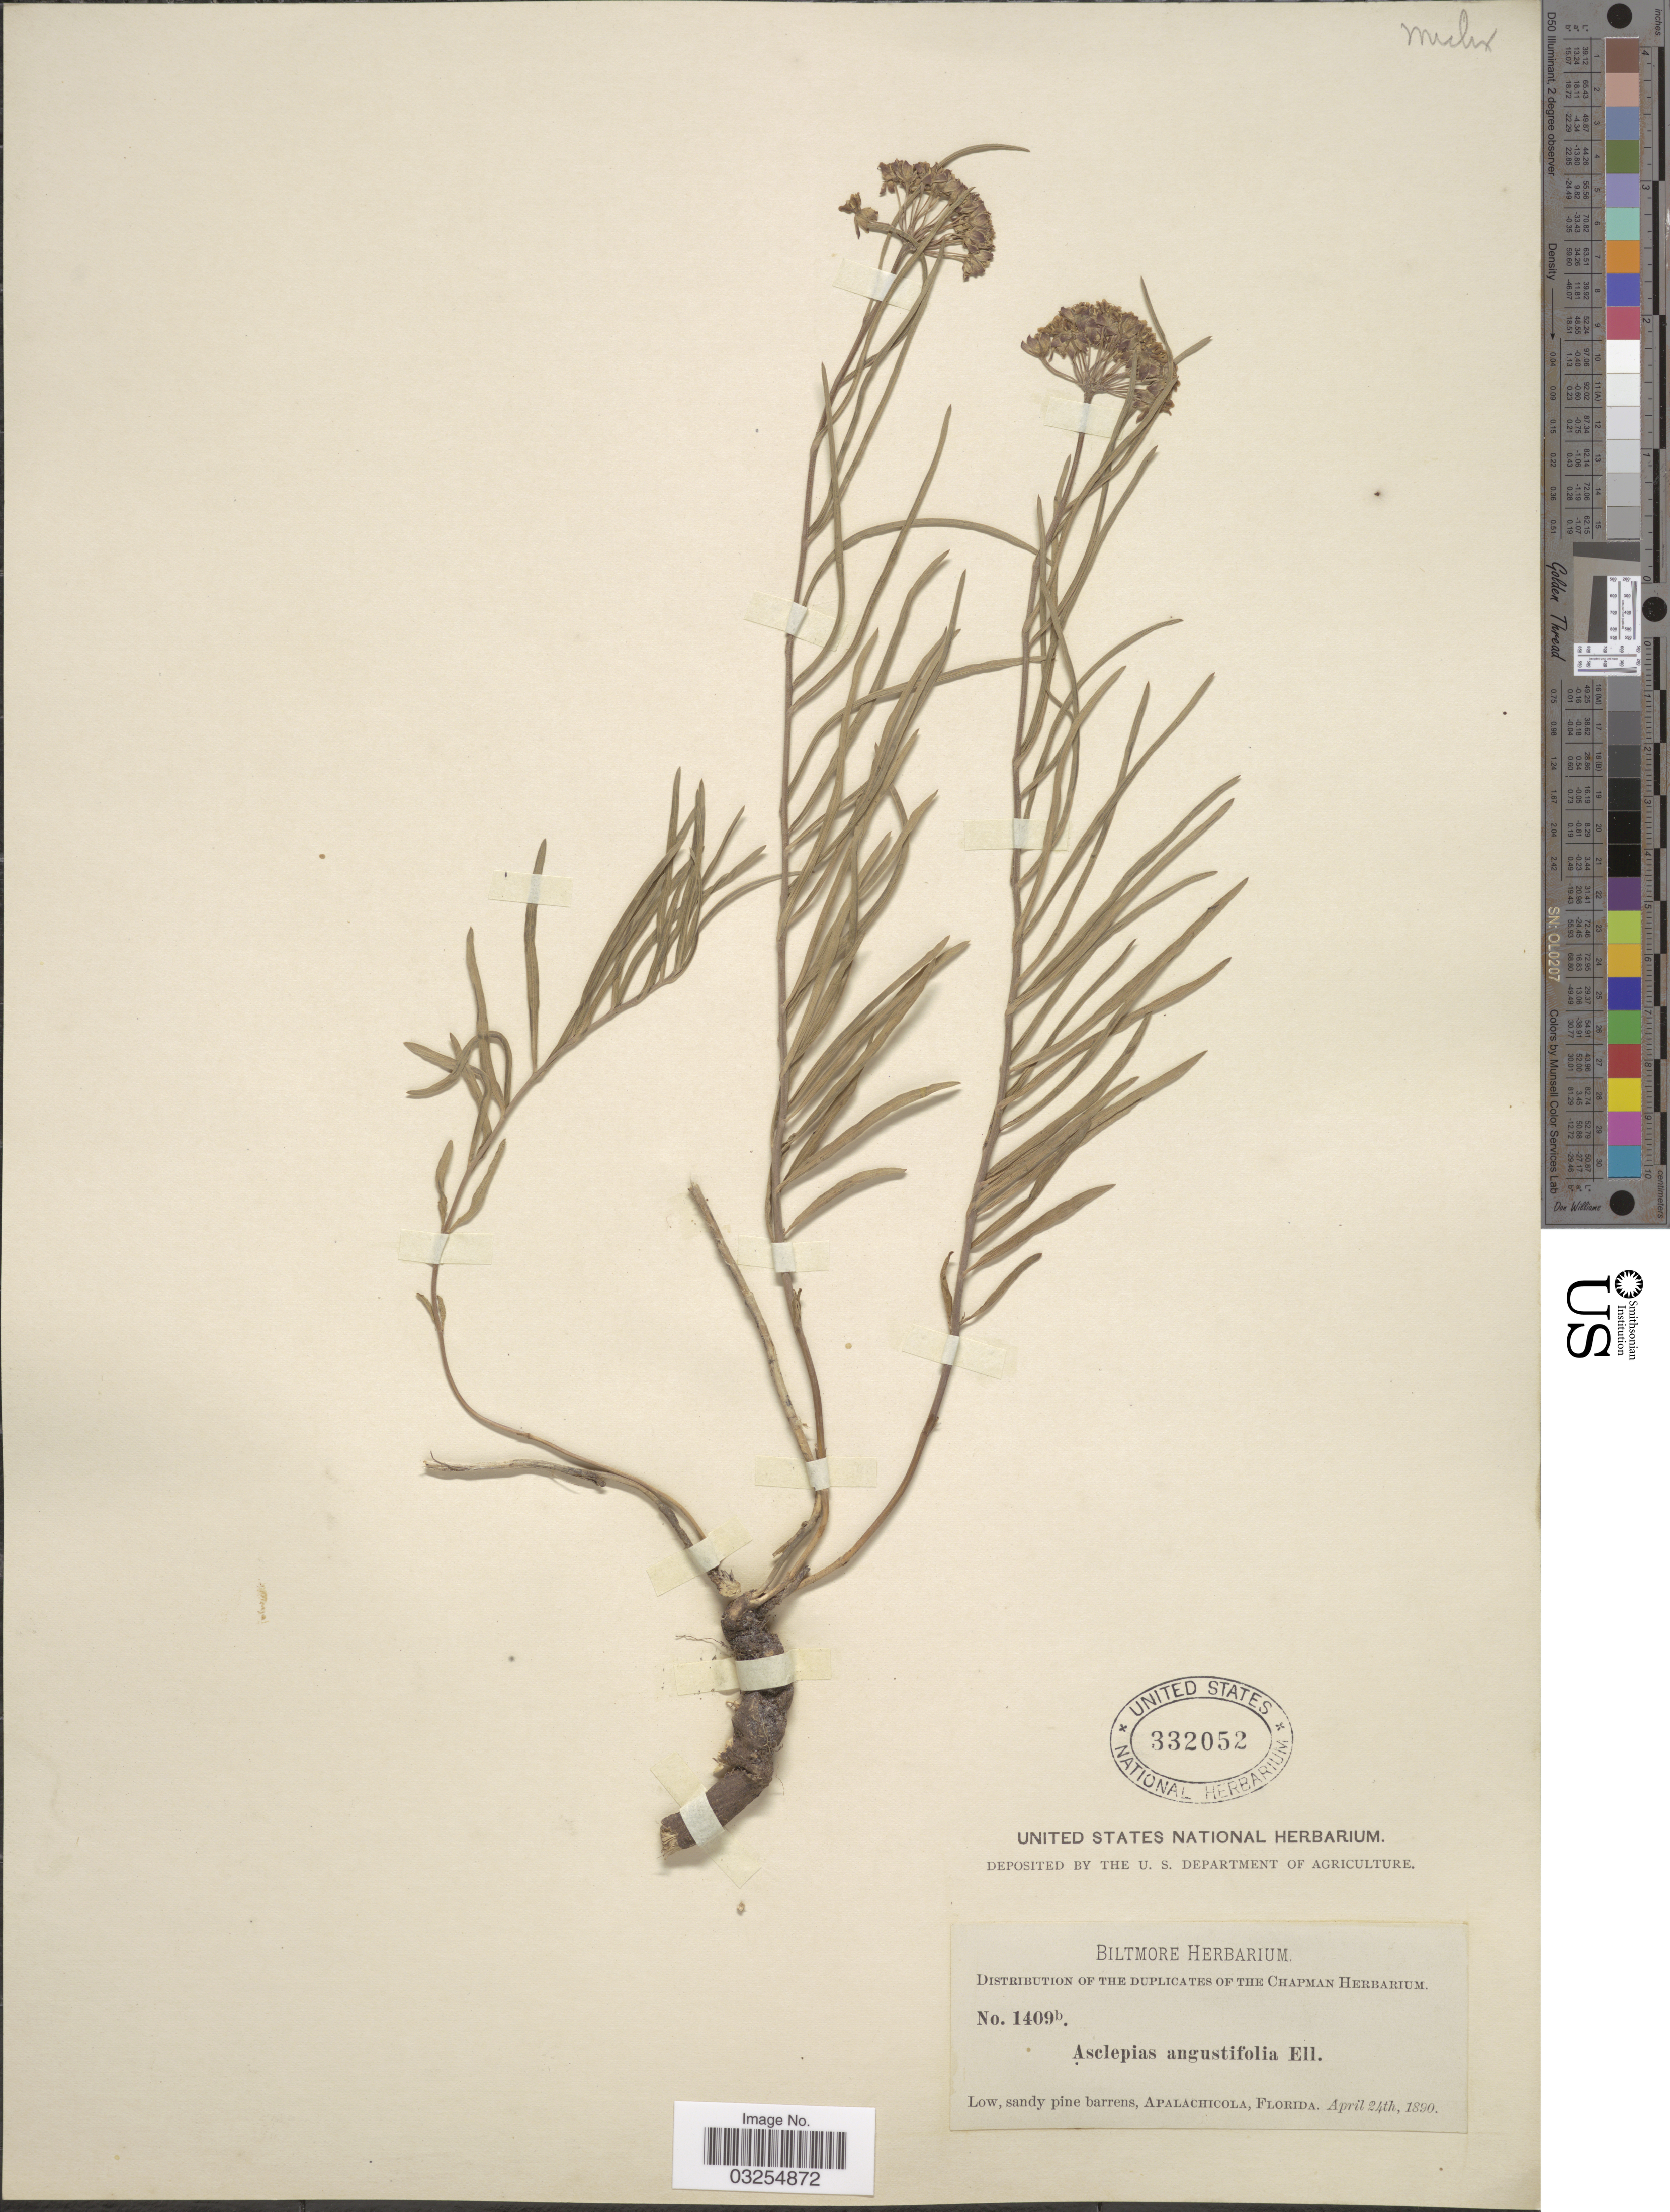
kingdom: Plantae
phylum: Tracheophyta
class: Magnoliopsida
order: Gentianales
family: Apocynaceae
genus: Asclepias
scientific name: Asclepias michauxii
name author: Decne.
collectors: ex herb. Biltmore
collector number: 1409b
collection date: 1890-04-24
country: United States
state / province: Florida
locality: Low sandy pine barrens, Apalachicola.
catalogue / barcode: US 332052